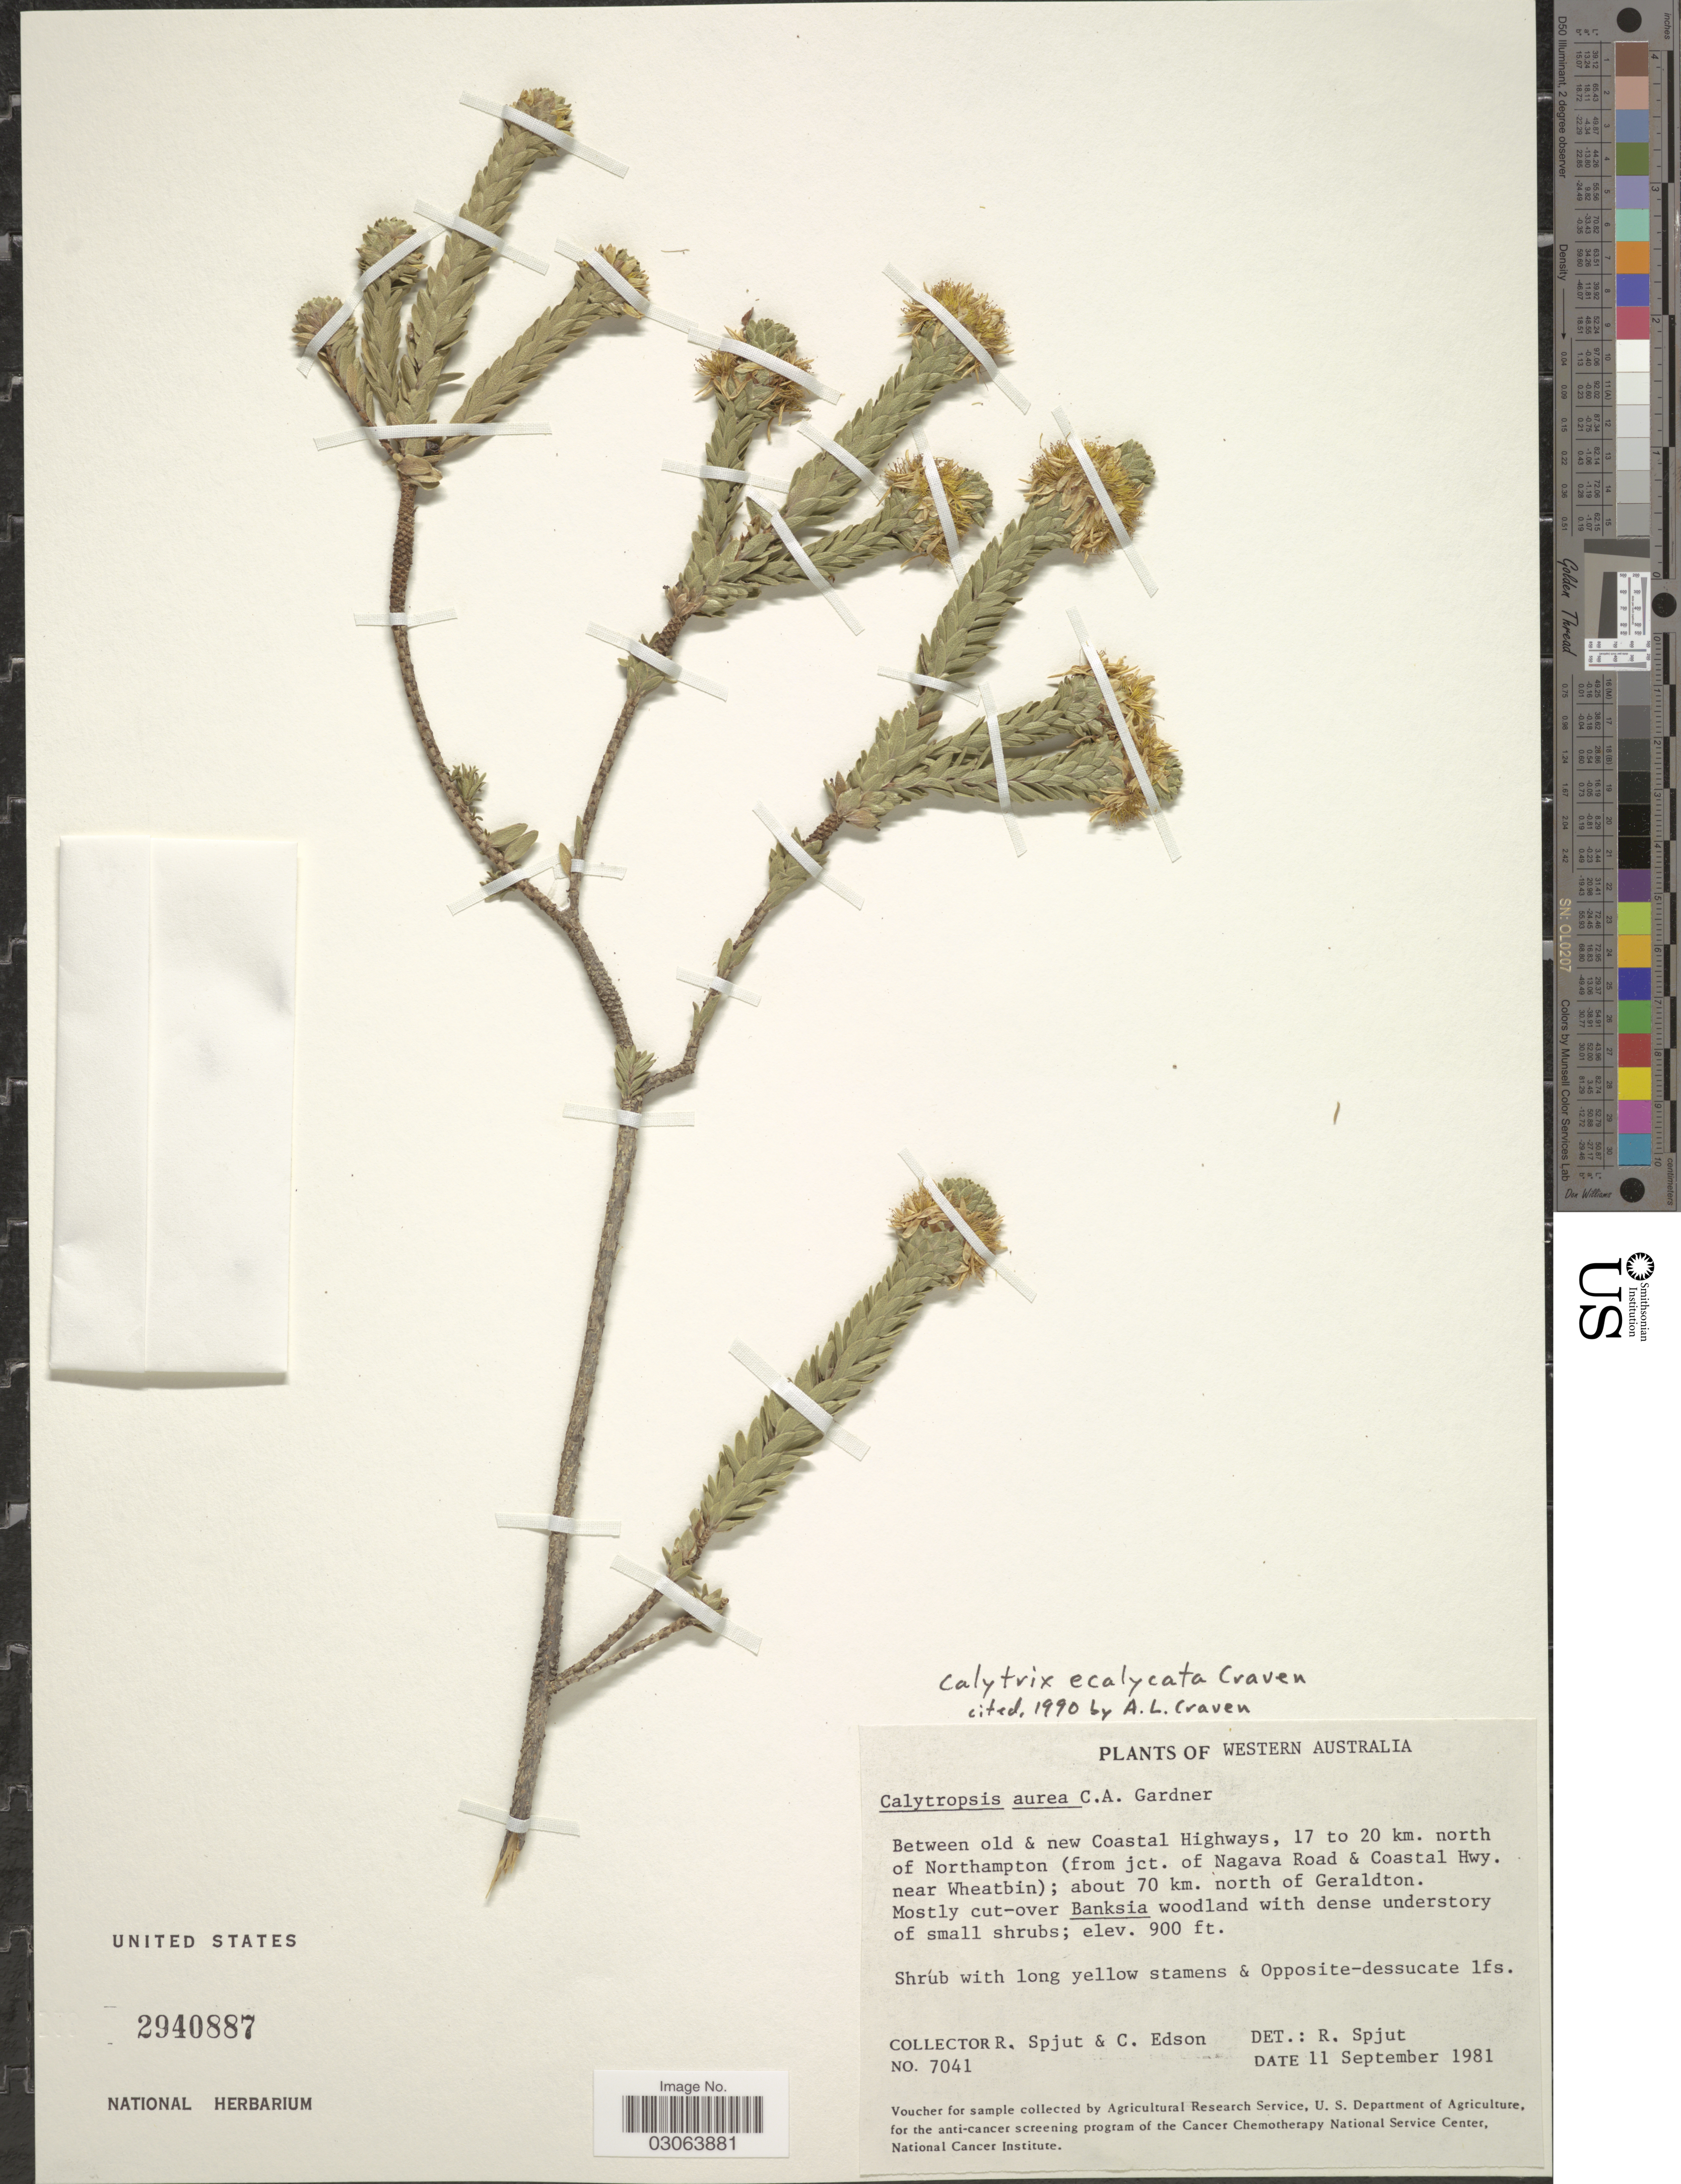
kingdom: Plantae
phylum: Tracheophyta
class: Magnoliopsida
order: Myrtales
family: Myrtaceae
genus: Calytrix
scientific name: Calytrix ecalycata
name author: (C.A. Gardner) Craven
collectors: R. Spjut & C. Edson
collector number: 7041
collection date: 1981-09-11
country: Australia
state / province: Western Australia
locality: Between old & new Coastal Highways, 17 to 20 km. north of Northampton (from jct. of Nagava Road & Coastal Hwy. near Wheatbin); about 70 km. north of Geraldton.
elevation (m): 274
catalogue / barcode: US 2940887